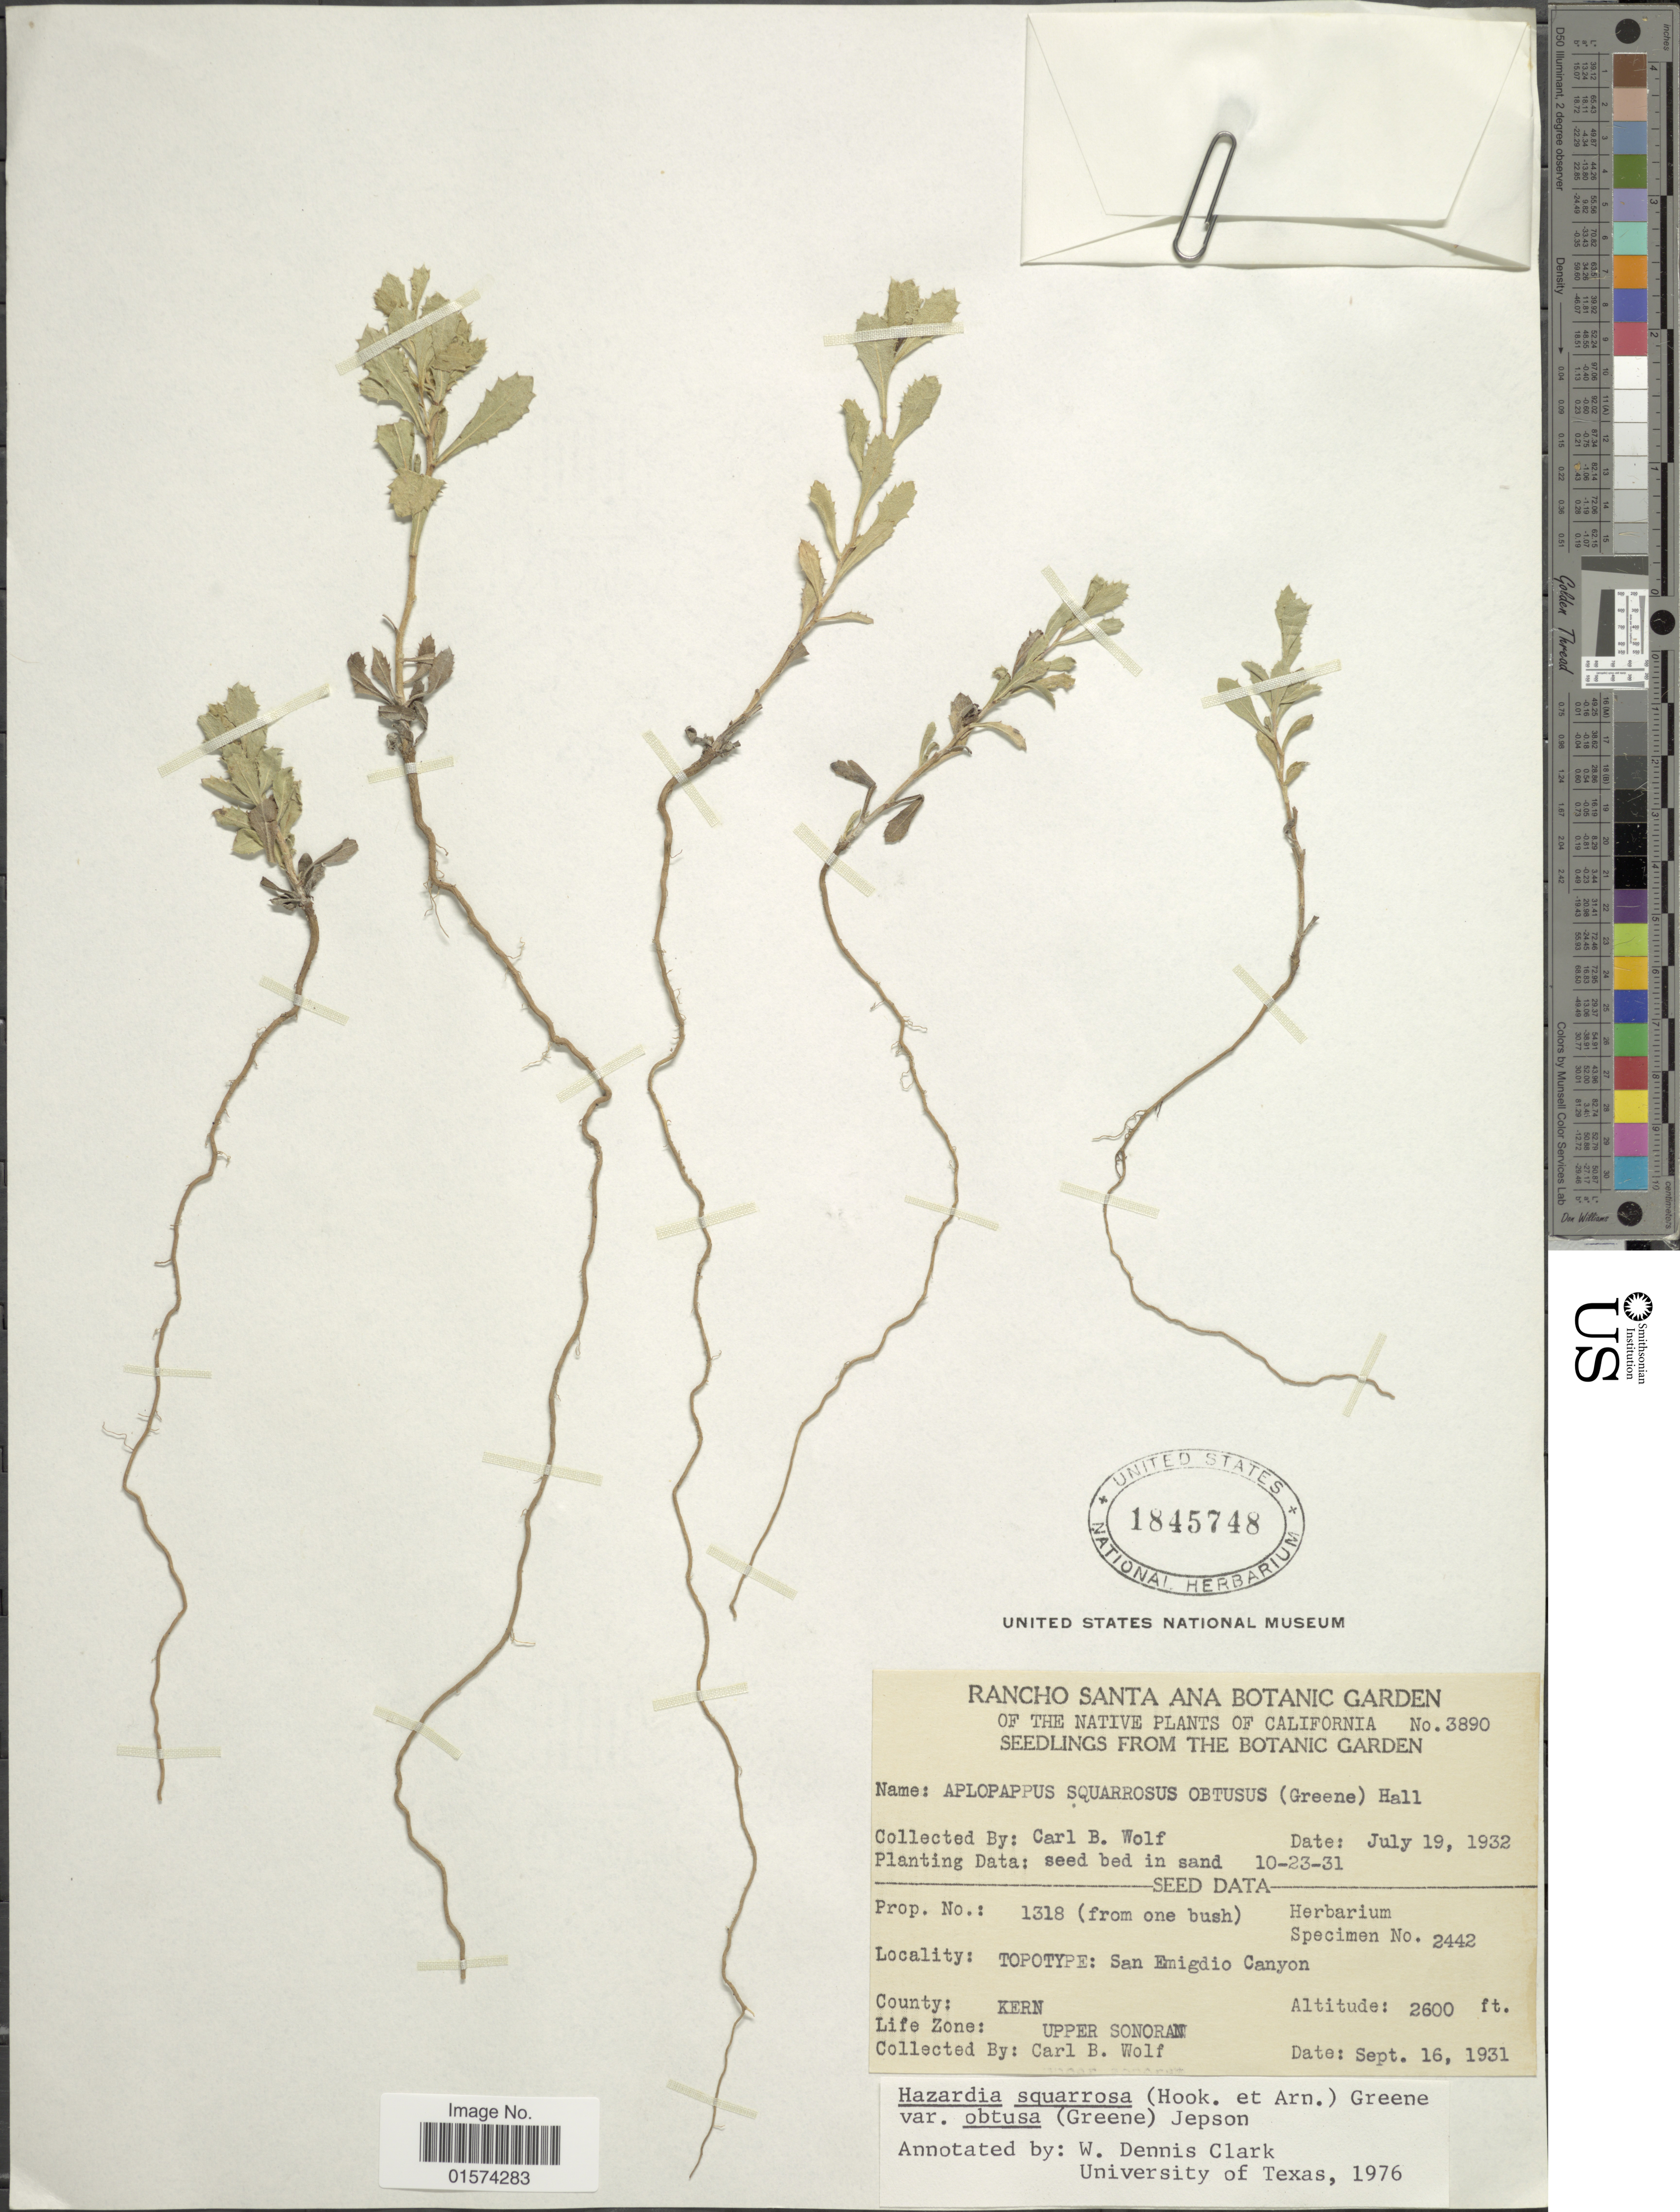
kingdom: Plantae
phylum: Tracheophyta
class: Magnoliopsida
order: Asterales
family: Asteraceae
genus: Hazardia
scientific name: Hazardia squarrosa var. obtusa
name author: Jepson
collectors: C. B. Wolf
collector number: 3890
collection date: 1932-07-19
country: United States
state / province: California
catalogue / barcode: US 1845748